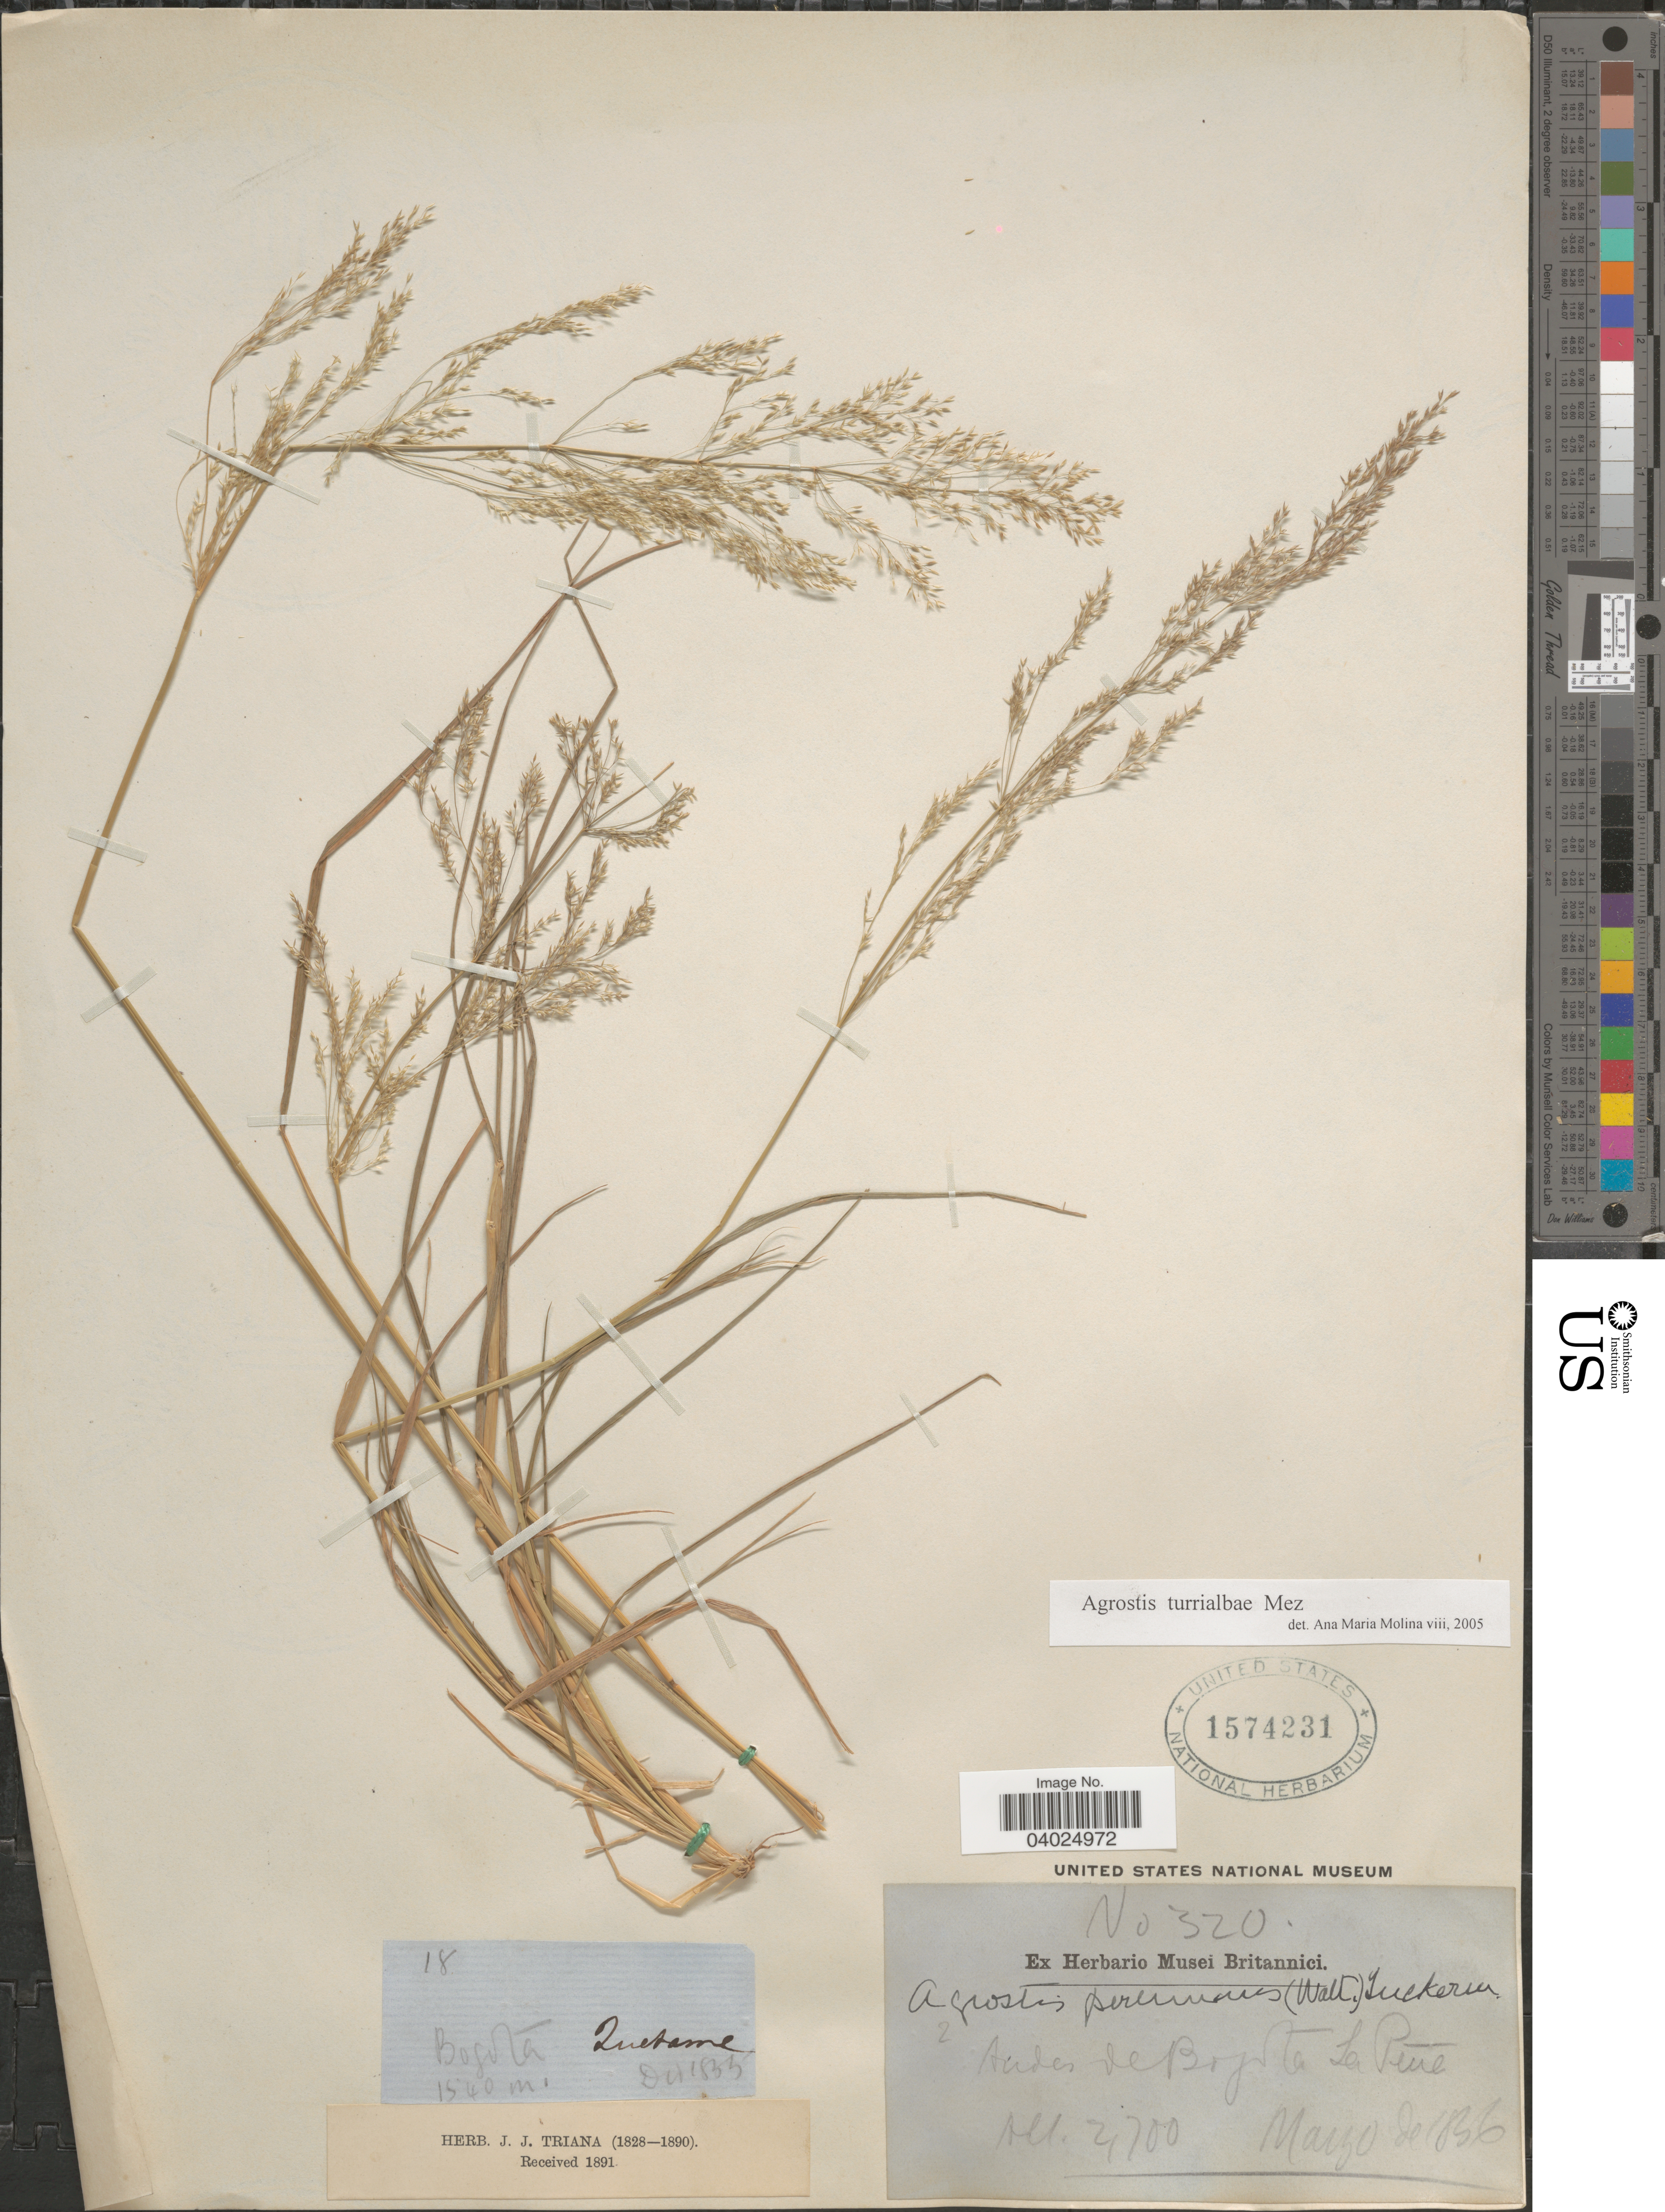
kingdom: Plantae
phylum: Tracheophyta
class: Liliopsida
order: Poales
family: Poaceae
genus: Agrostis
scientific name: Agrostis turrialbae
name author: Mez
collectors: ex herb. Musei Britannici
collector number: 320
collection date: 1836-03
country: Colombia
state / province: Bogota D.C.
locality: Bogota Quetame. Andes de Bogota La Peña.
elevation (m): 1540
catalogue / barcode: US 1574231